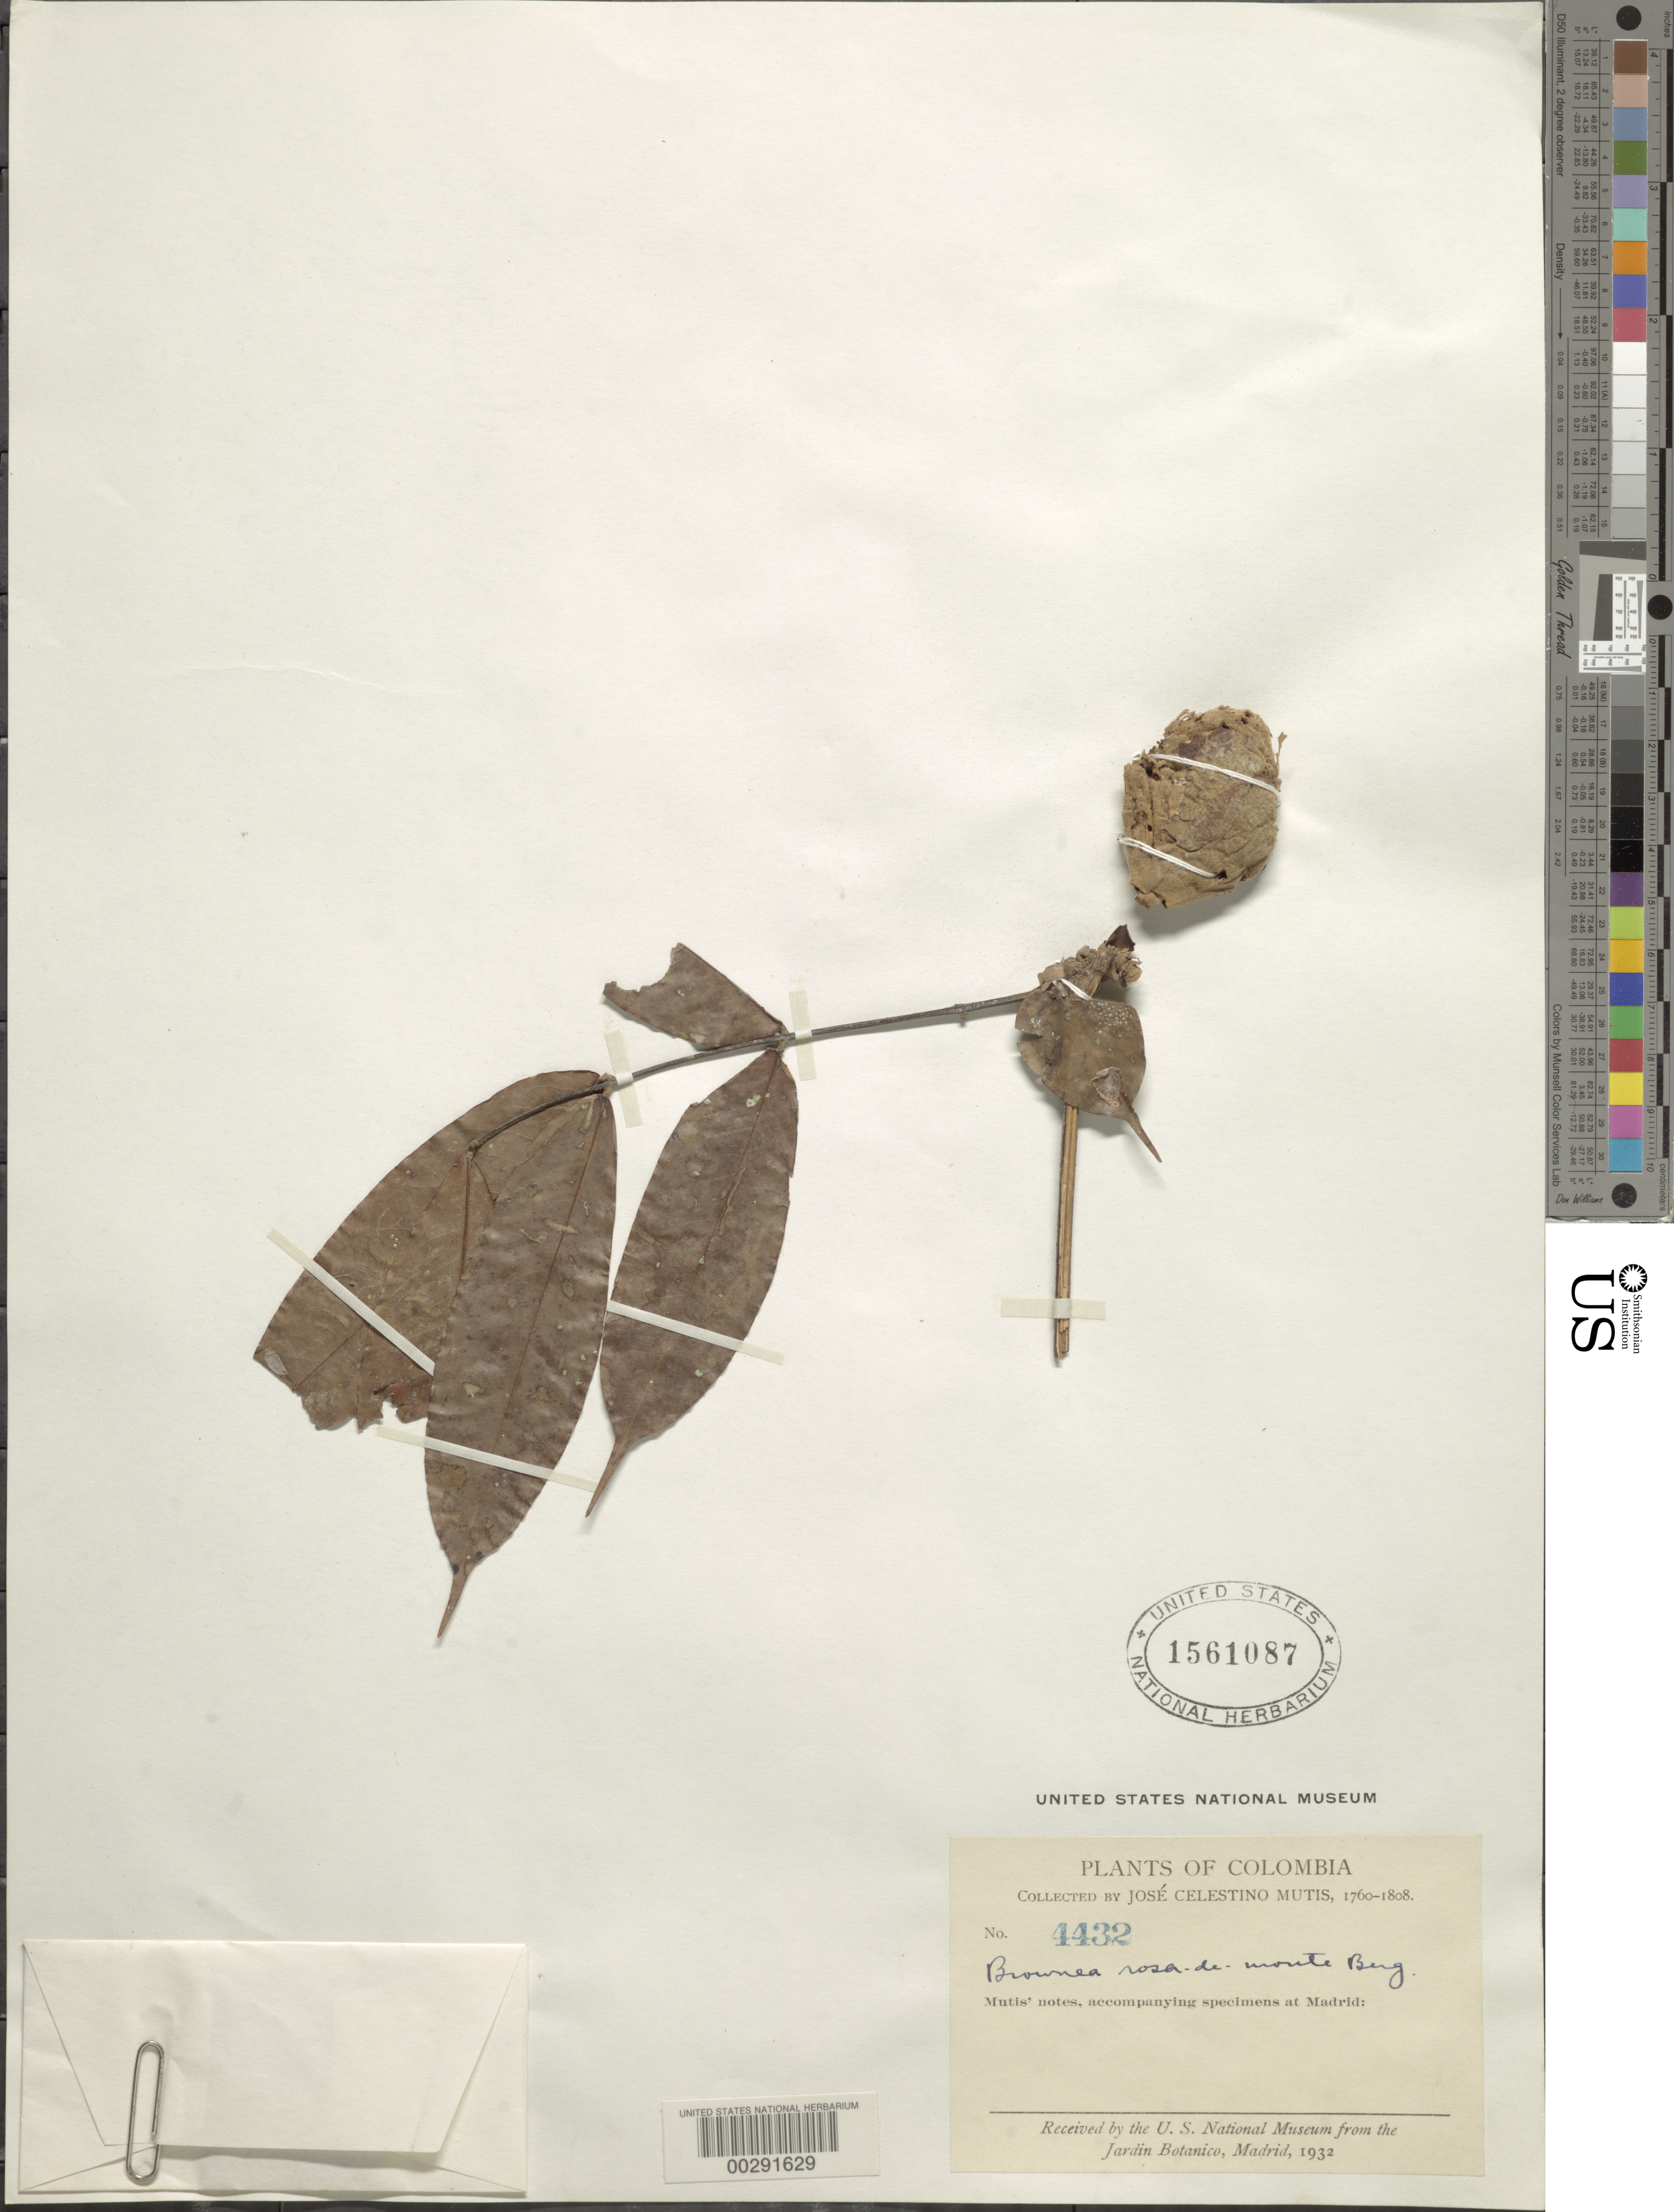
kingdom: Plantae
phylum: Tracheophyta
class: Magnoliopsida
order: Fabales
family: Fabaceae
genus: Brownea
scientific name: Brownea rosa-de-monte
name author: P.J. Bergius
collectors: J. C. B. Mutis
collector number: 4432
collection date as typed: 1760 to -- -- 1808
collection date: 1760/1808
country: Colombia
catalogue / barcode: US 1561087